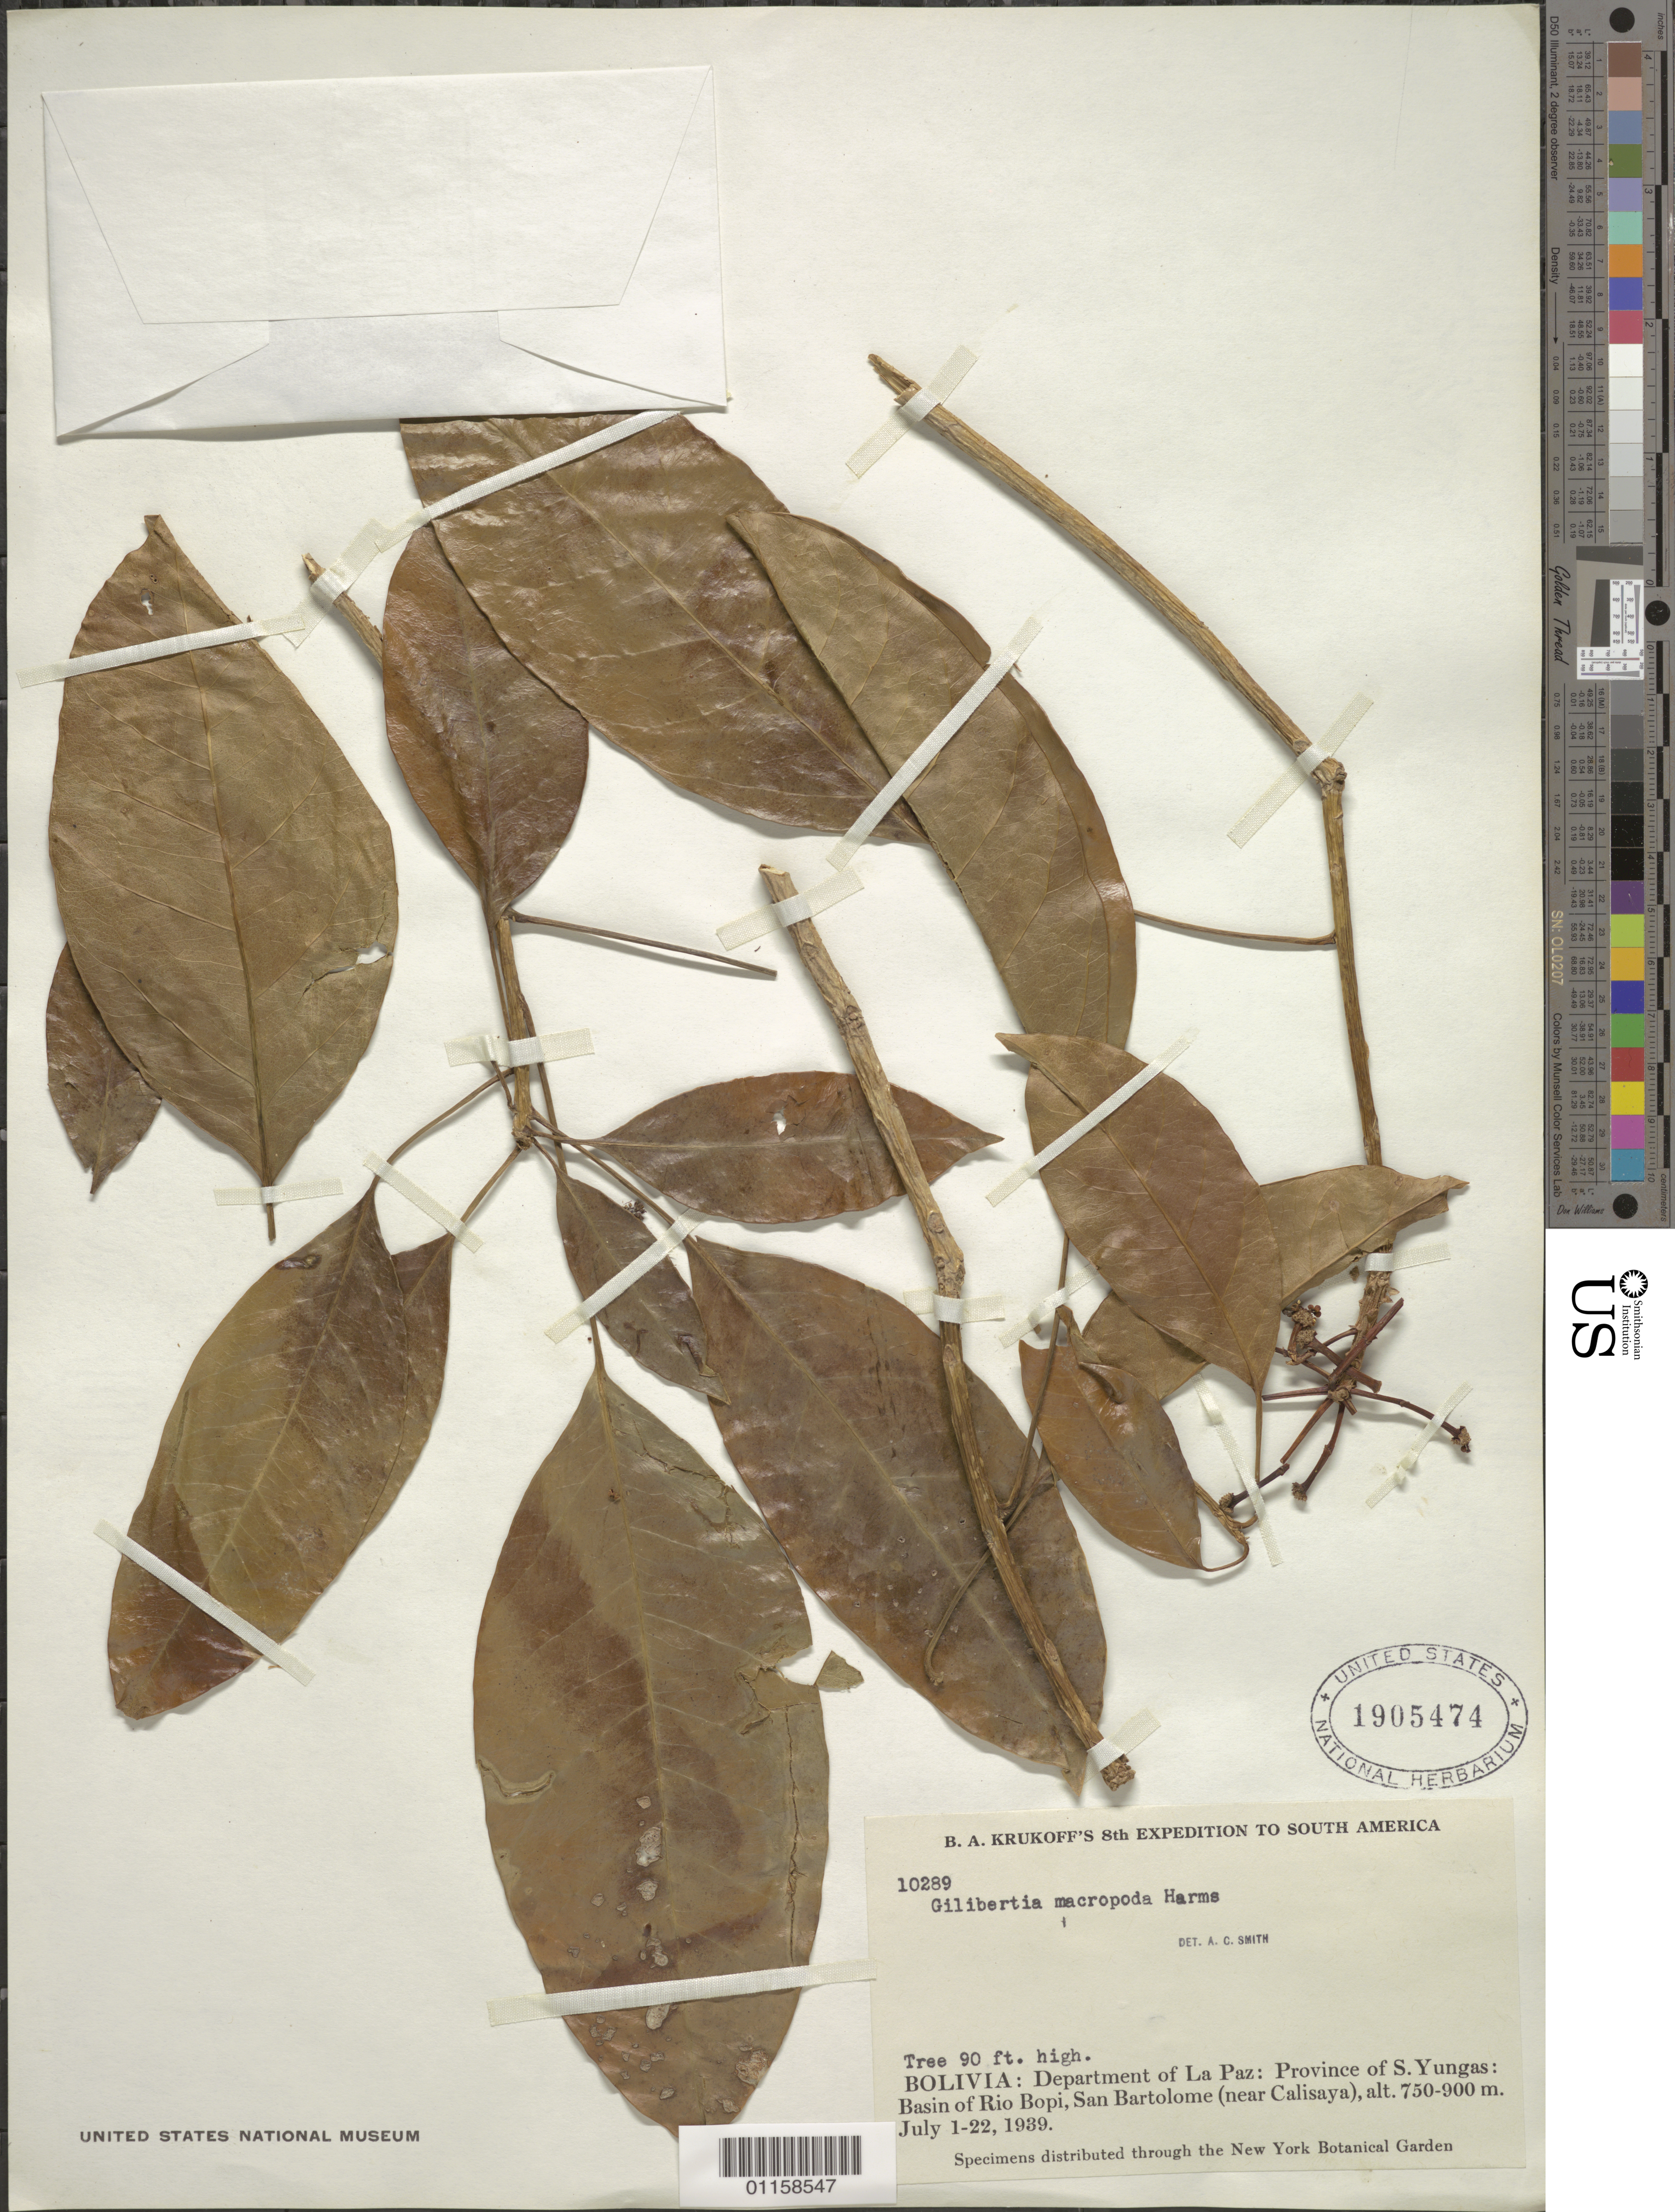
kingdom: Plantae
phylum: Tracheophyta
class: Magnoliopsida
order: Apiales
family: Araliaceae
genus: Dendropanax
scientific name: Dendropanax macropodus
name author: (Harms) Harms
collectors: B. A. Krukoff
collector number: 10289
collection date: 1939-07-01/1939-07-22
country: Bolivia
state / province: La Páz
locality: Prov. of S Yungas: Basin of Rio Bopi, San Bartolome (near Calisaya).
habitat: Tree.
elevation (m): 750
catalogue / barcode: US 1905474